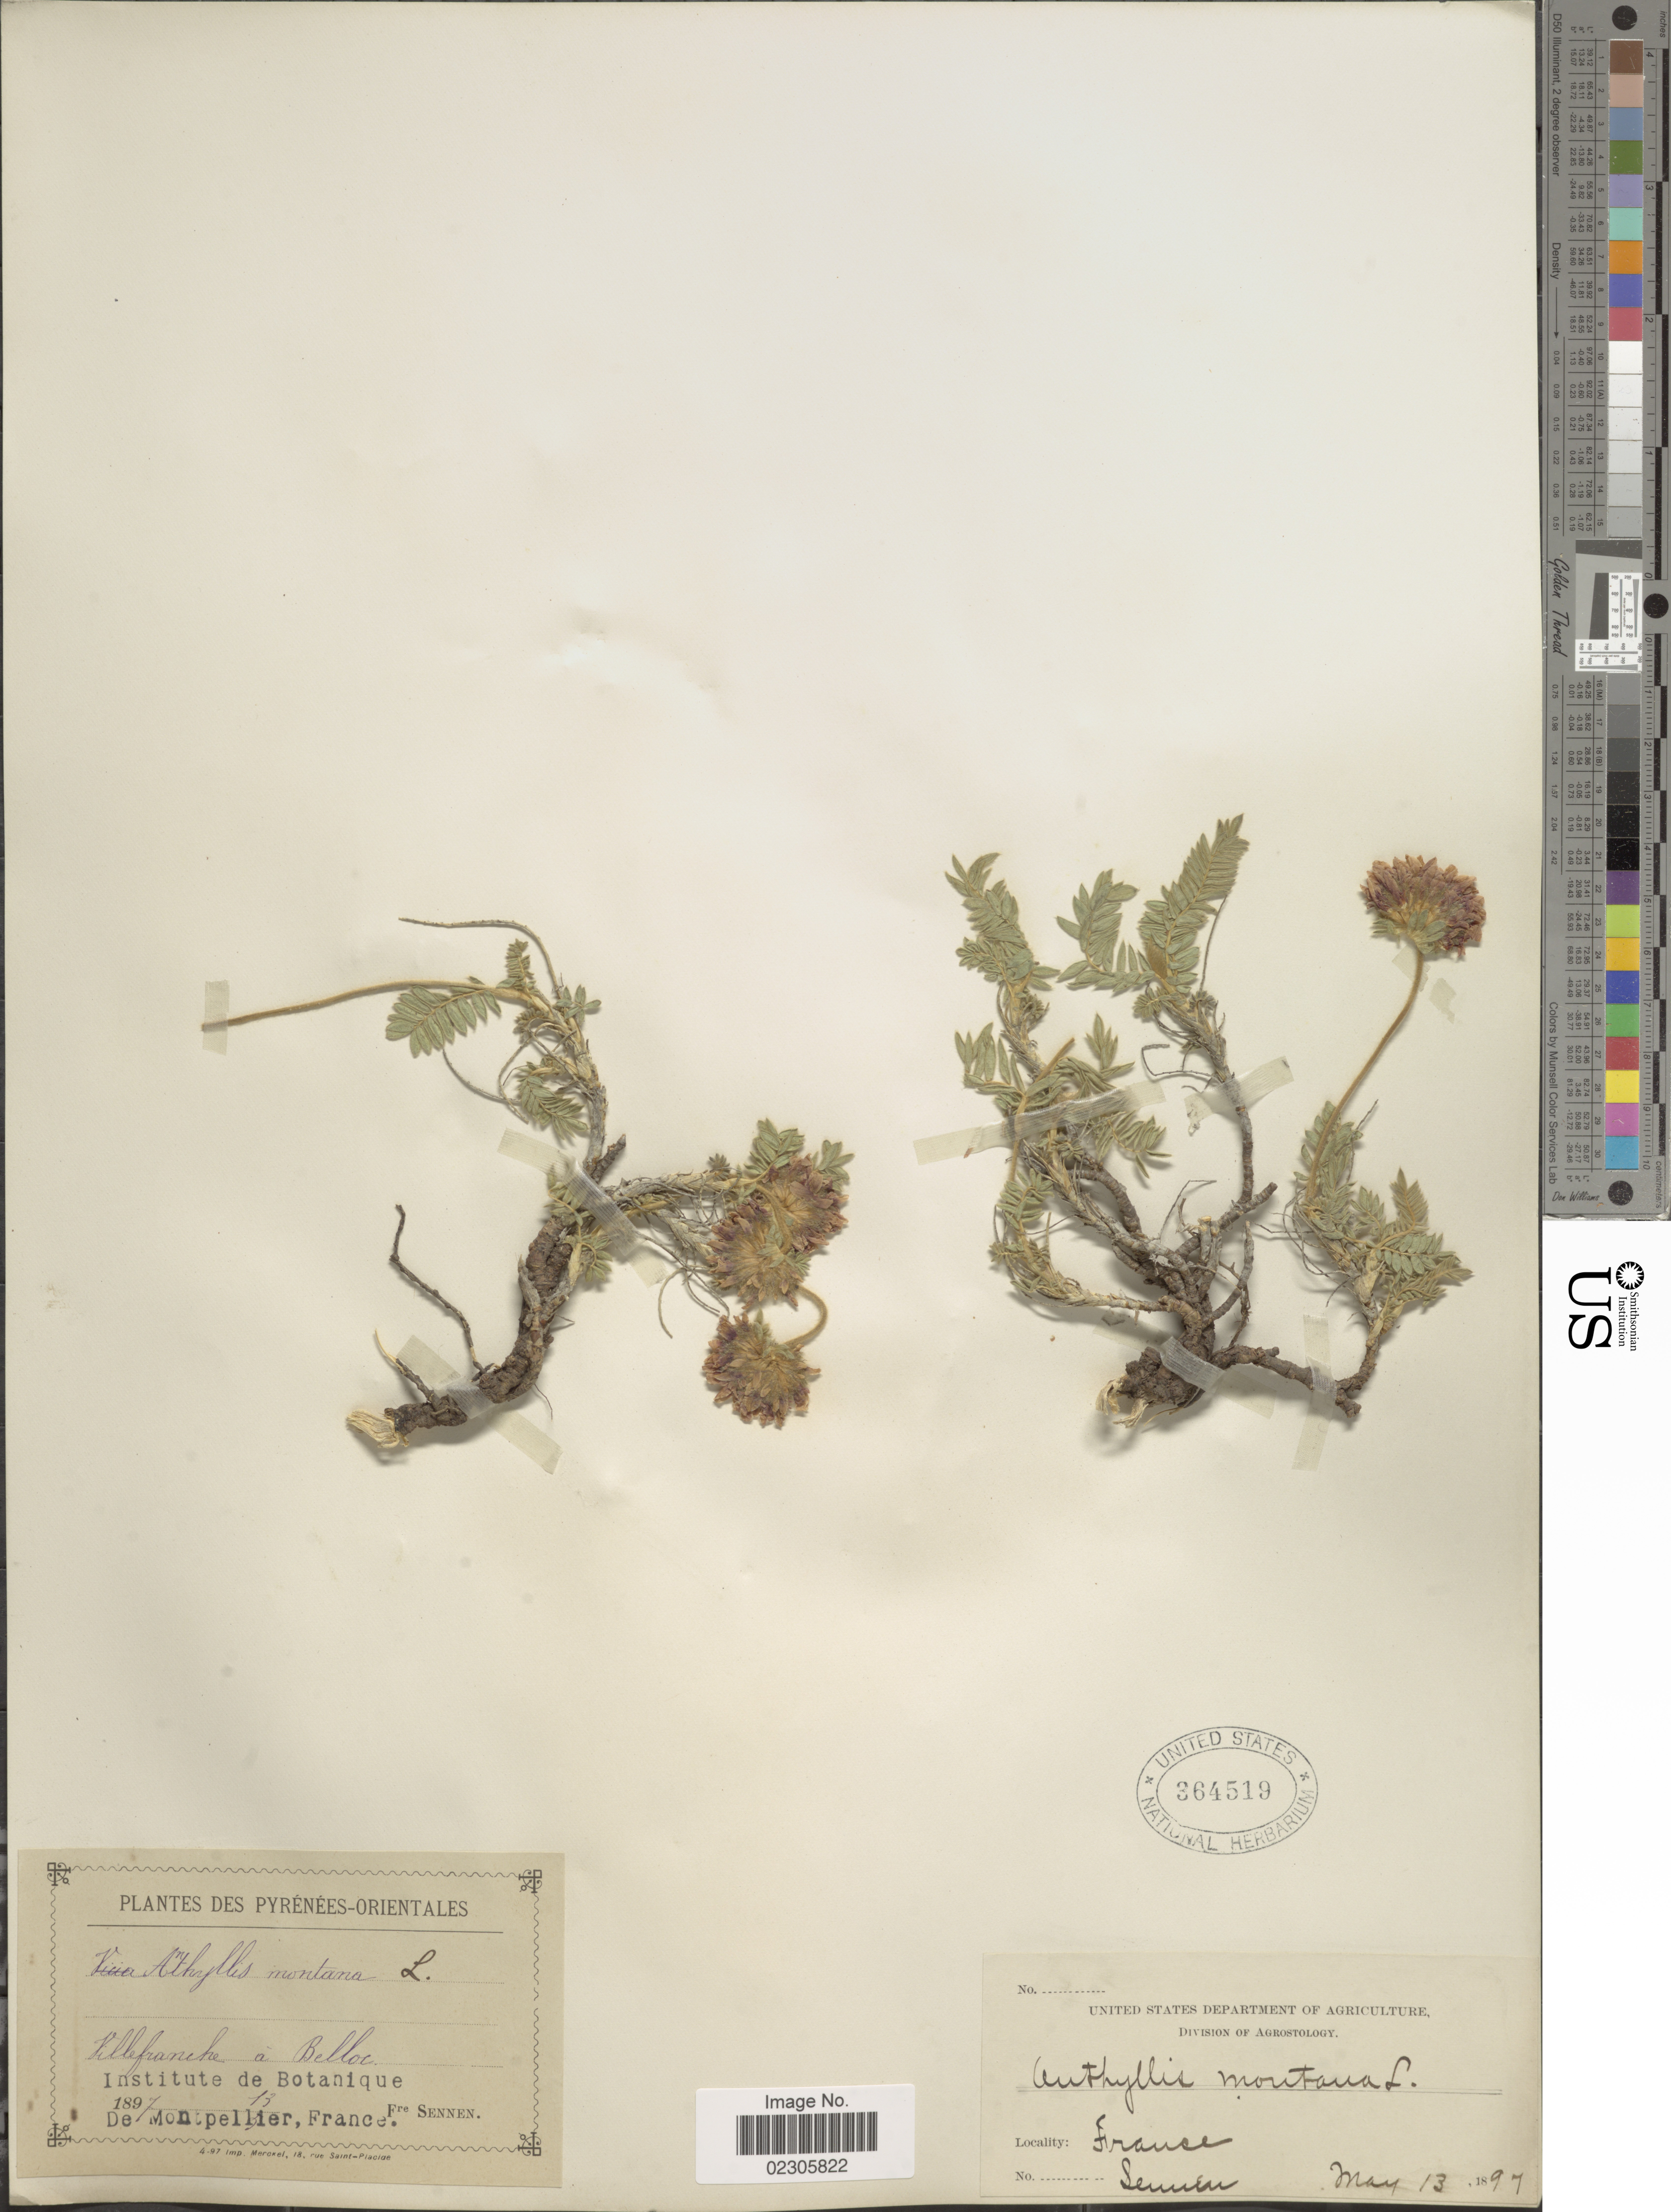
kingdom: Plantae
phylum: Tracheophyta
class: Magnoliopsida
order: Fabales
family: Fabaceae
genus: Anthyllis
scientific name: Anthyllis montana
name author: L.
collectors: E. Sennen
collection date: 1897-05-13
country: France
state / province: Occitanie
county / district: Pyrénées-Orientales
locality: Pyrenees-Orientales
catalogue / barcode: US 364519